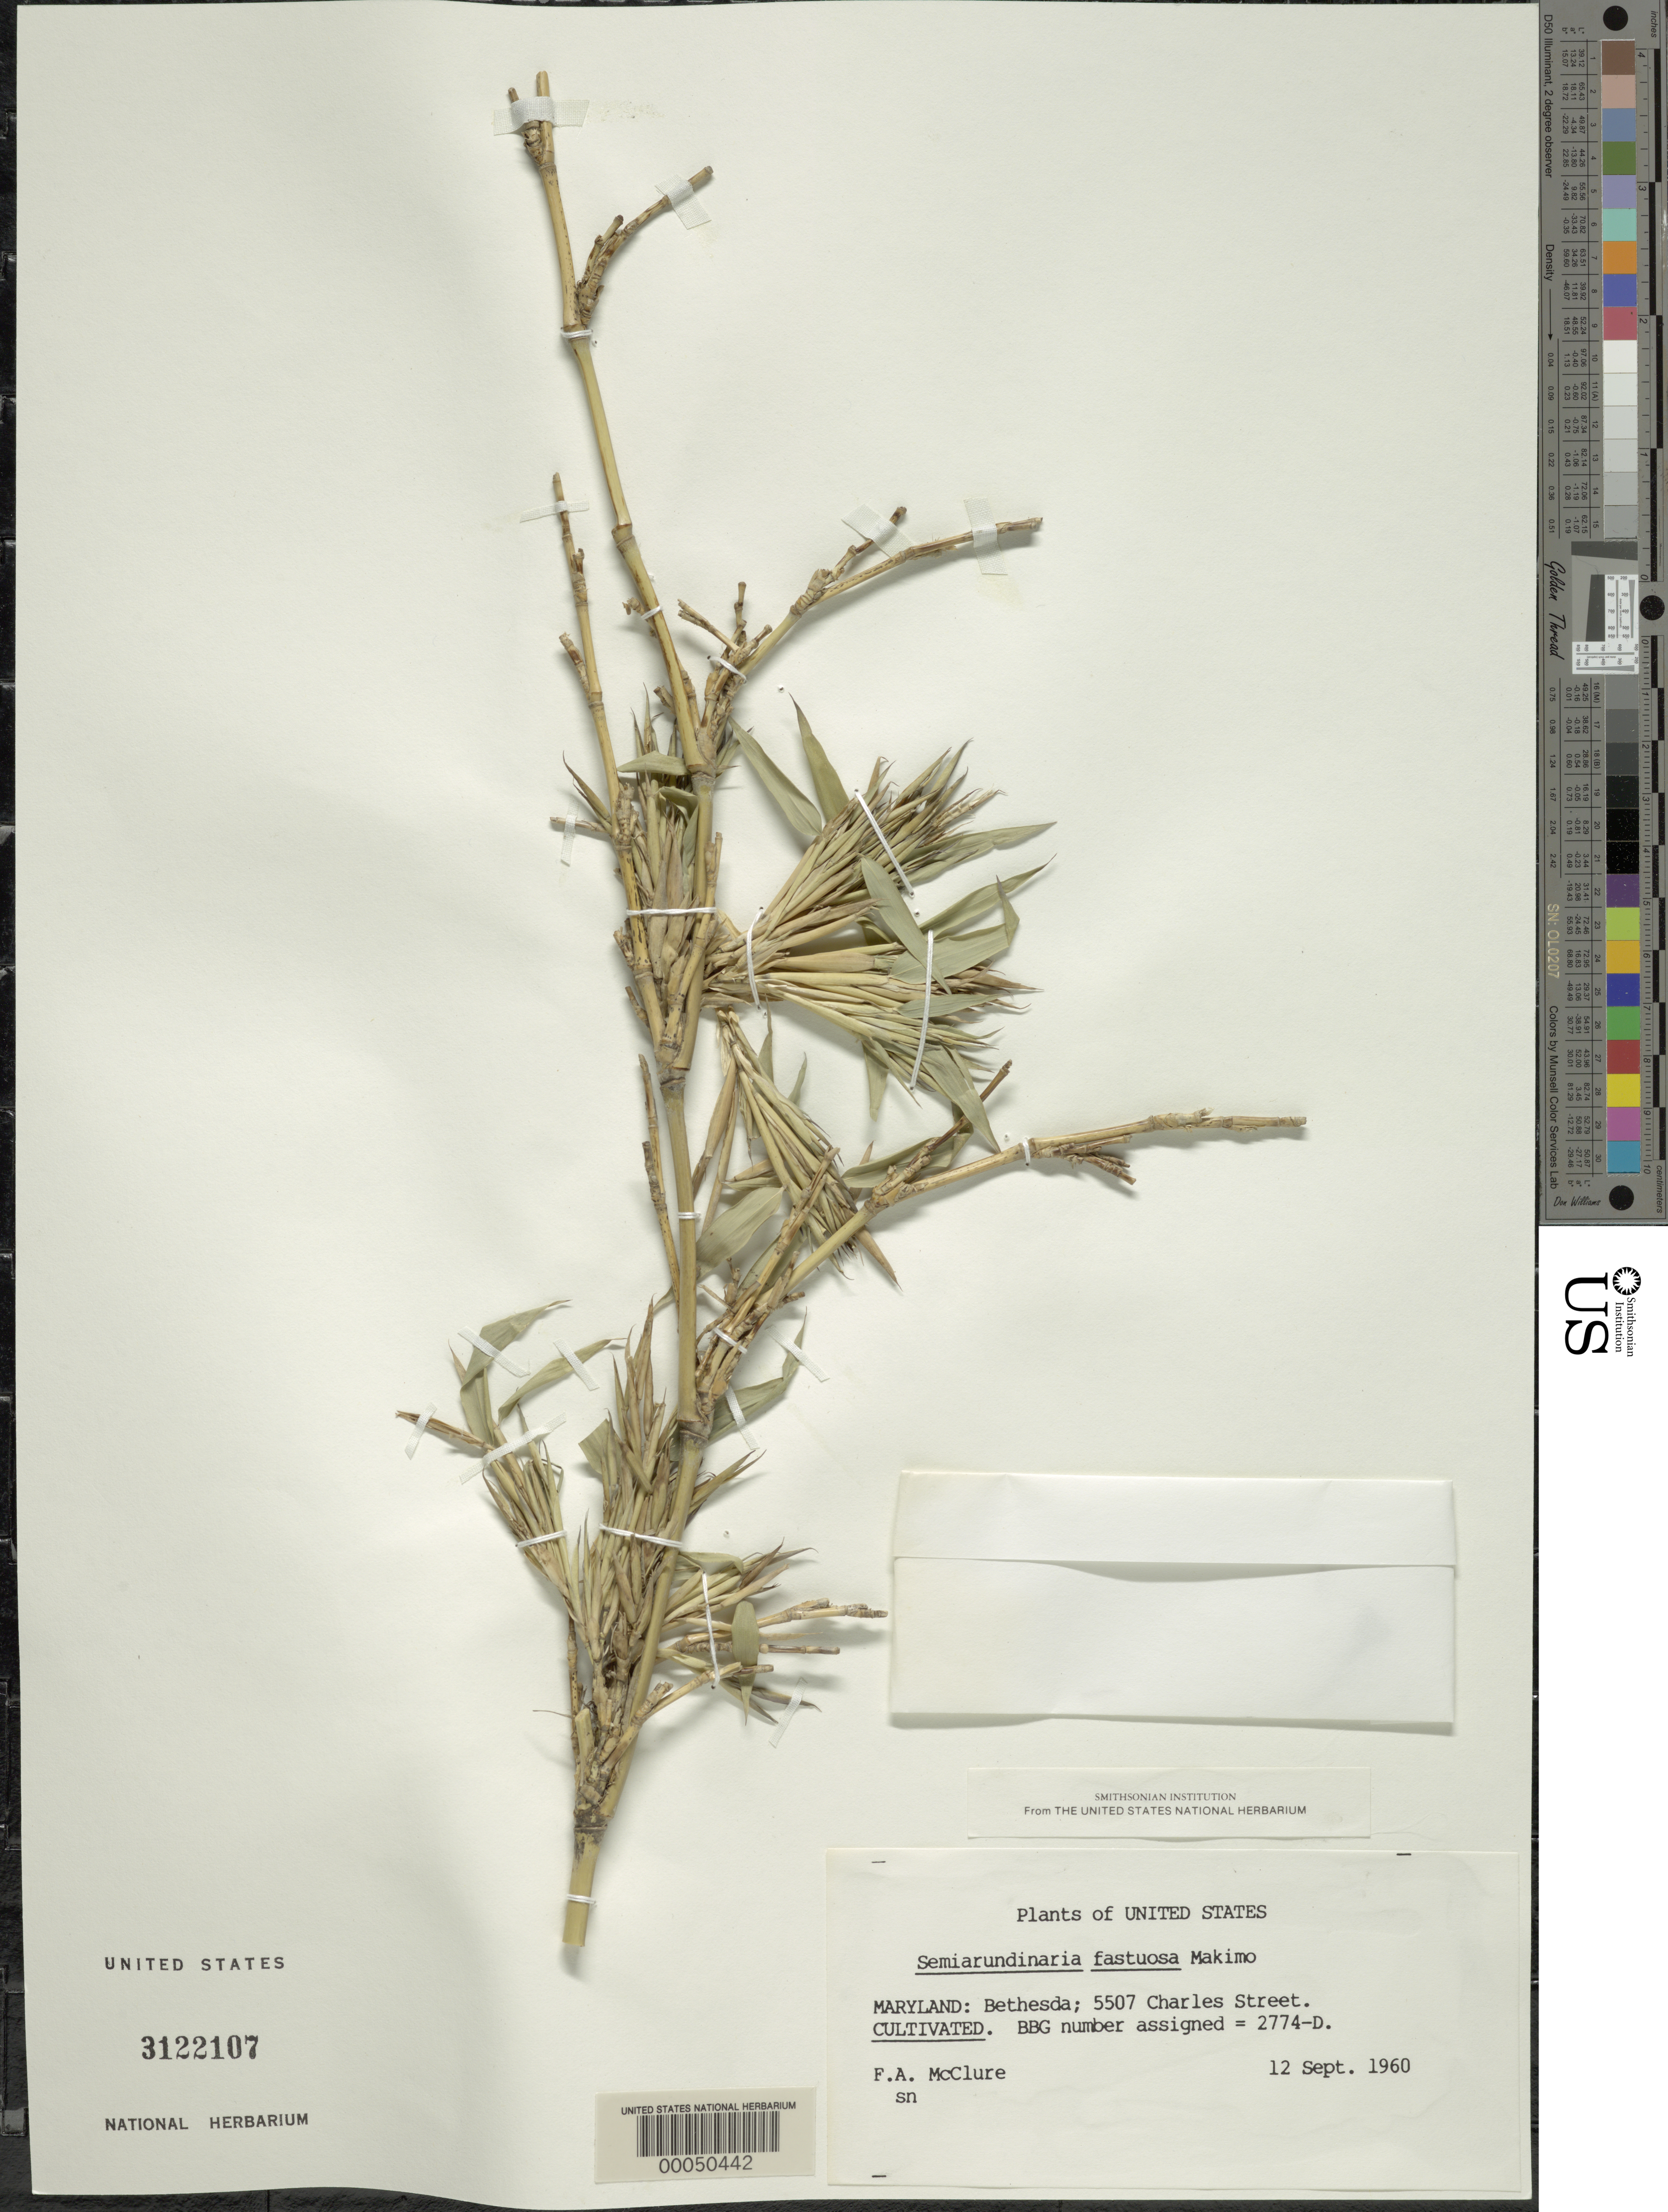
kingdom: Plantae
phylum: Tracheophyta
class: Liliopsida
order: Poales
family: Poaceae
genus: Semiarundinaria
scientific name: Semiarundinaria fastuosa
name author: Makino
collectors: F. A. McClure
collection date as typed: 12 Sep 1960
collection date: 1960-09-12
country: United States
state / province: Maryland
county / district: Montgomery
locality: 5507 Charles Street, Bethesda (McClure's garden)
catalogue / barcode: US 3122107